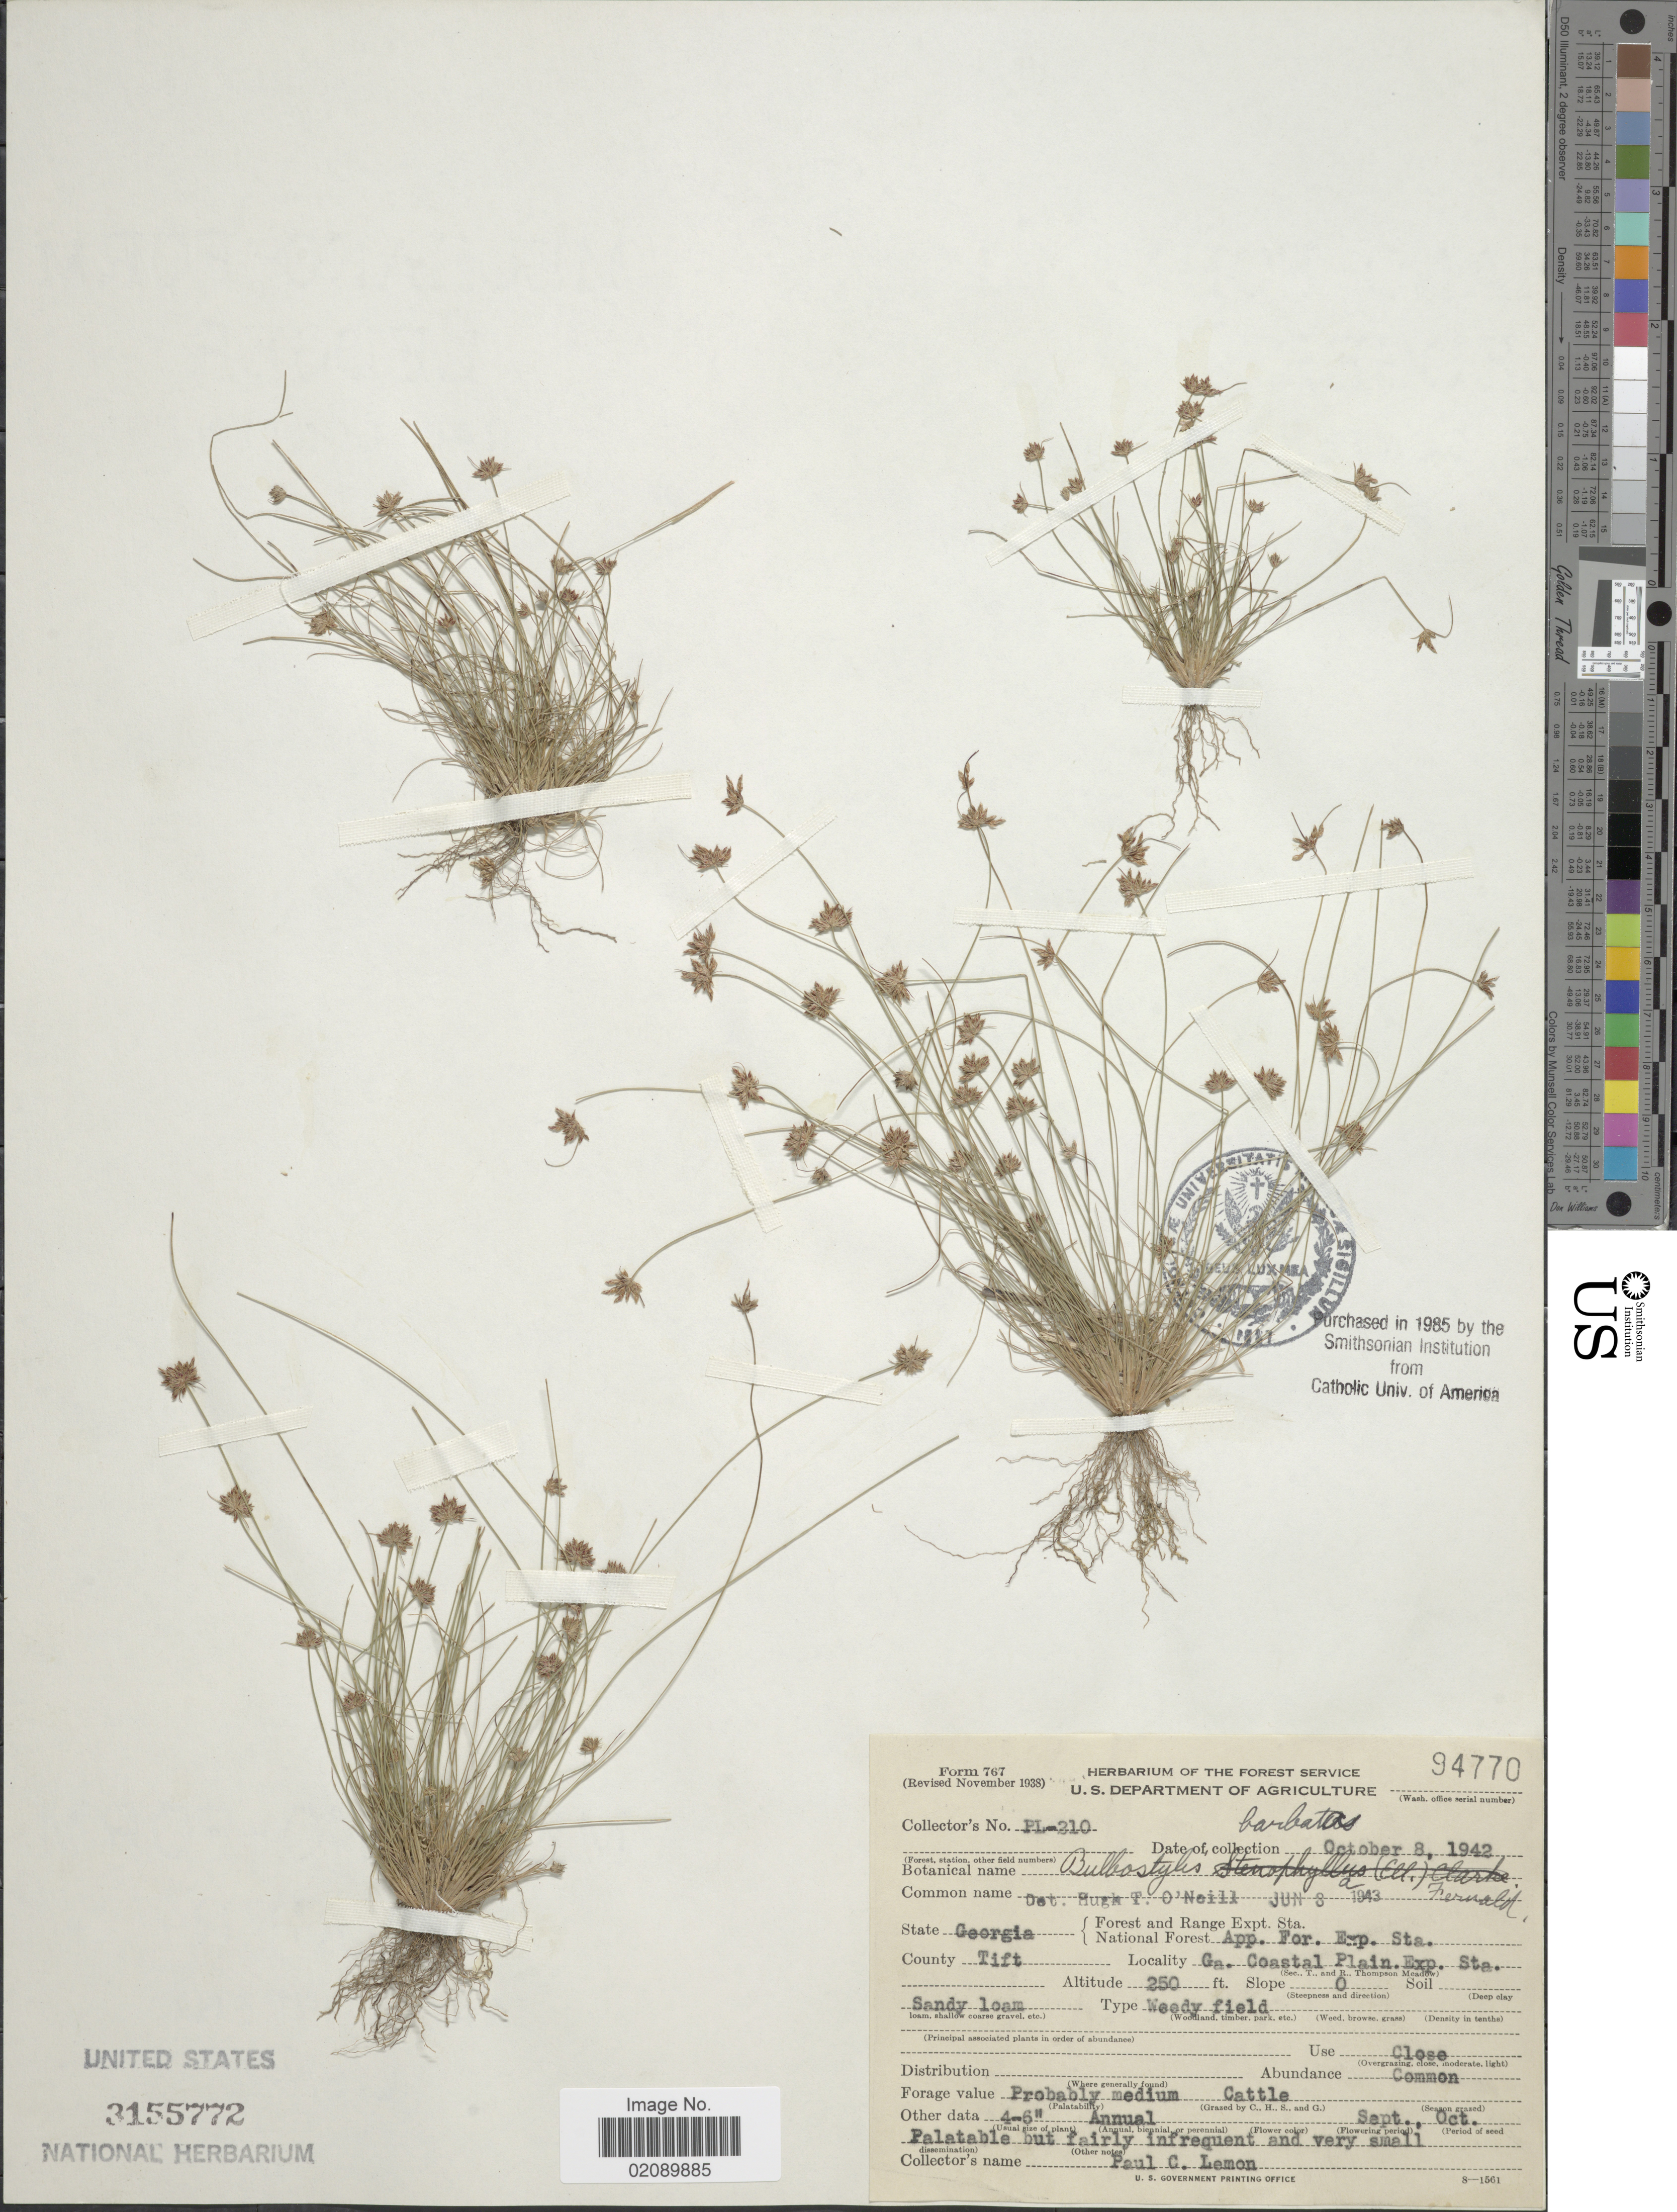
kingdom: Plantae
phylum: Tracheophyta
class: Liliopsida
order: Poales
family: Cyperaceae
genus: Bulbostylis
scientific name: Bulbostylis barbata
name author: (Rottb.) C.B. Clarke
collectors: P. Lemon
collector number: PL-210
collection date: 1942-10-08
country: United States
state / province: Georgia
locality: County Tift. App. For. Exp. Sta. Ga. Coastal Plain. Exp. Sta.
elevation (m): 76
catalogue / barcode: US 3155772